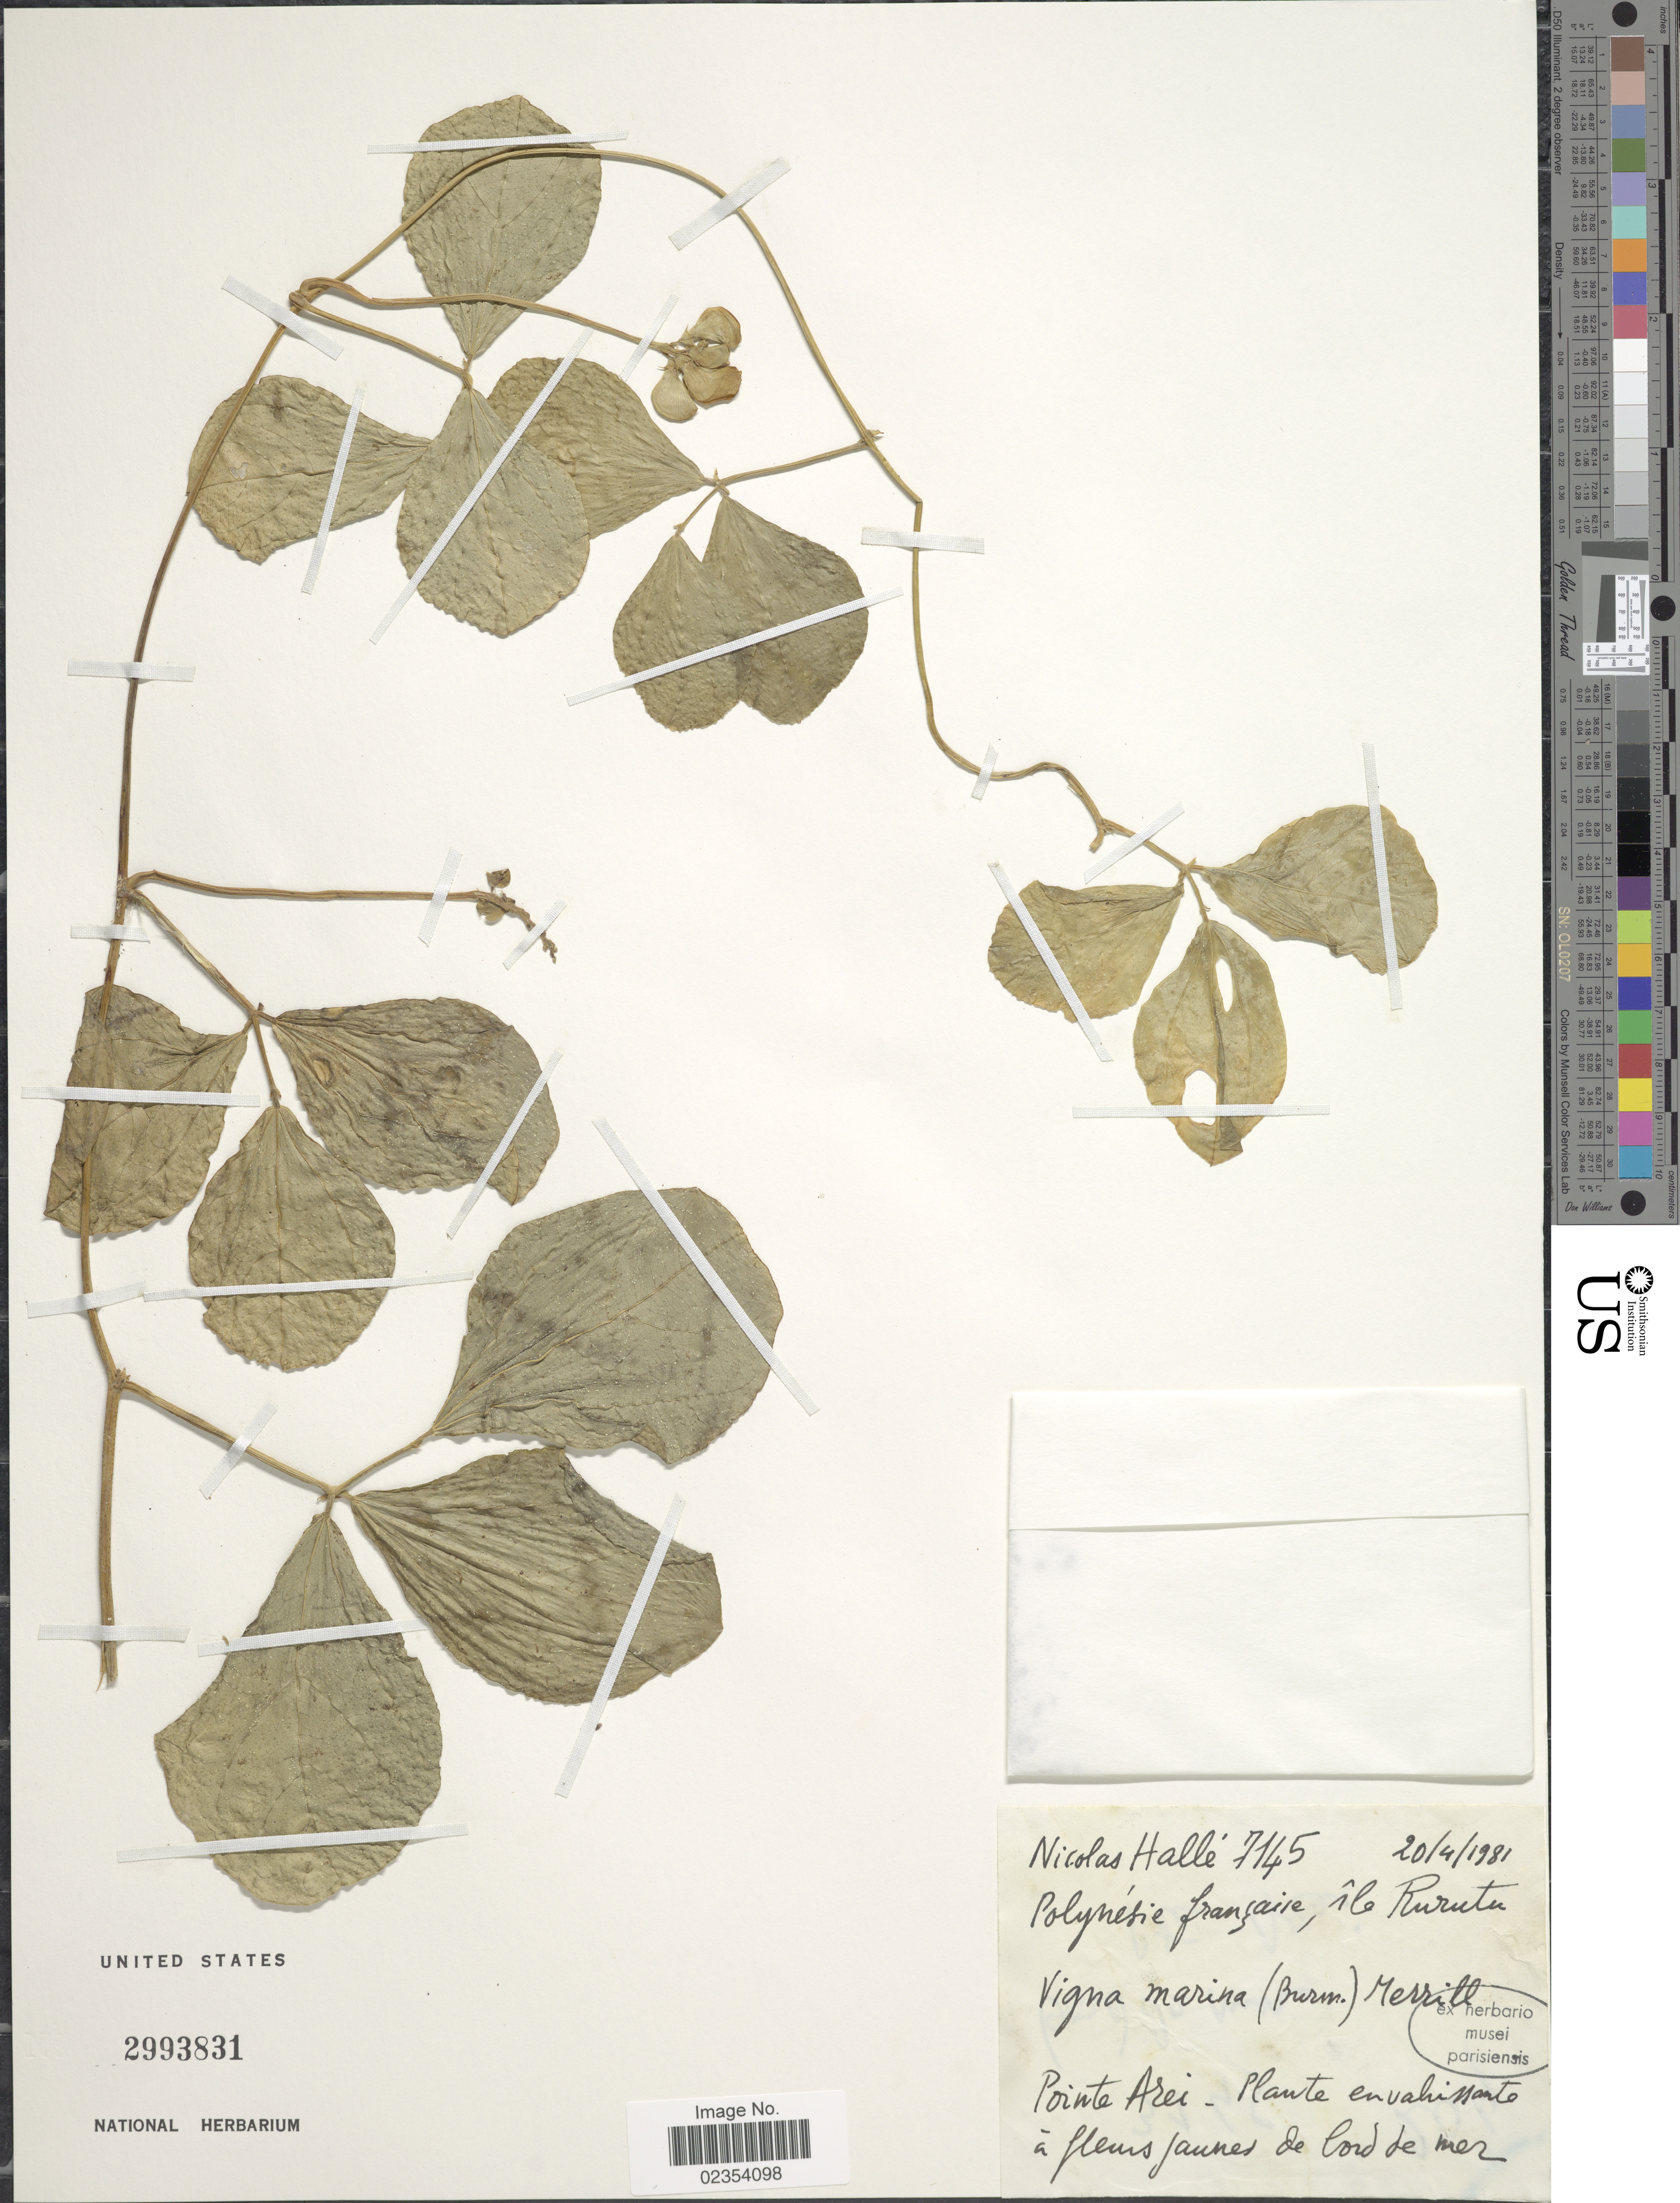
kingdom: Plantae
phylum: Tracheophyta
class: Magnoliopsida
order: Fabales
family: Fabaceae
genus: Vigna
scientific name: Vigna marina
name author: (Burm.) Merr.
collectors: N. Hallé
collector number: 7145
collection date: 1981-04-20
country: French Polynesia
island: Rurutu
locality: Polynésie française, île Rurutu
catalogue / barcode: US 2993831